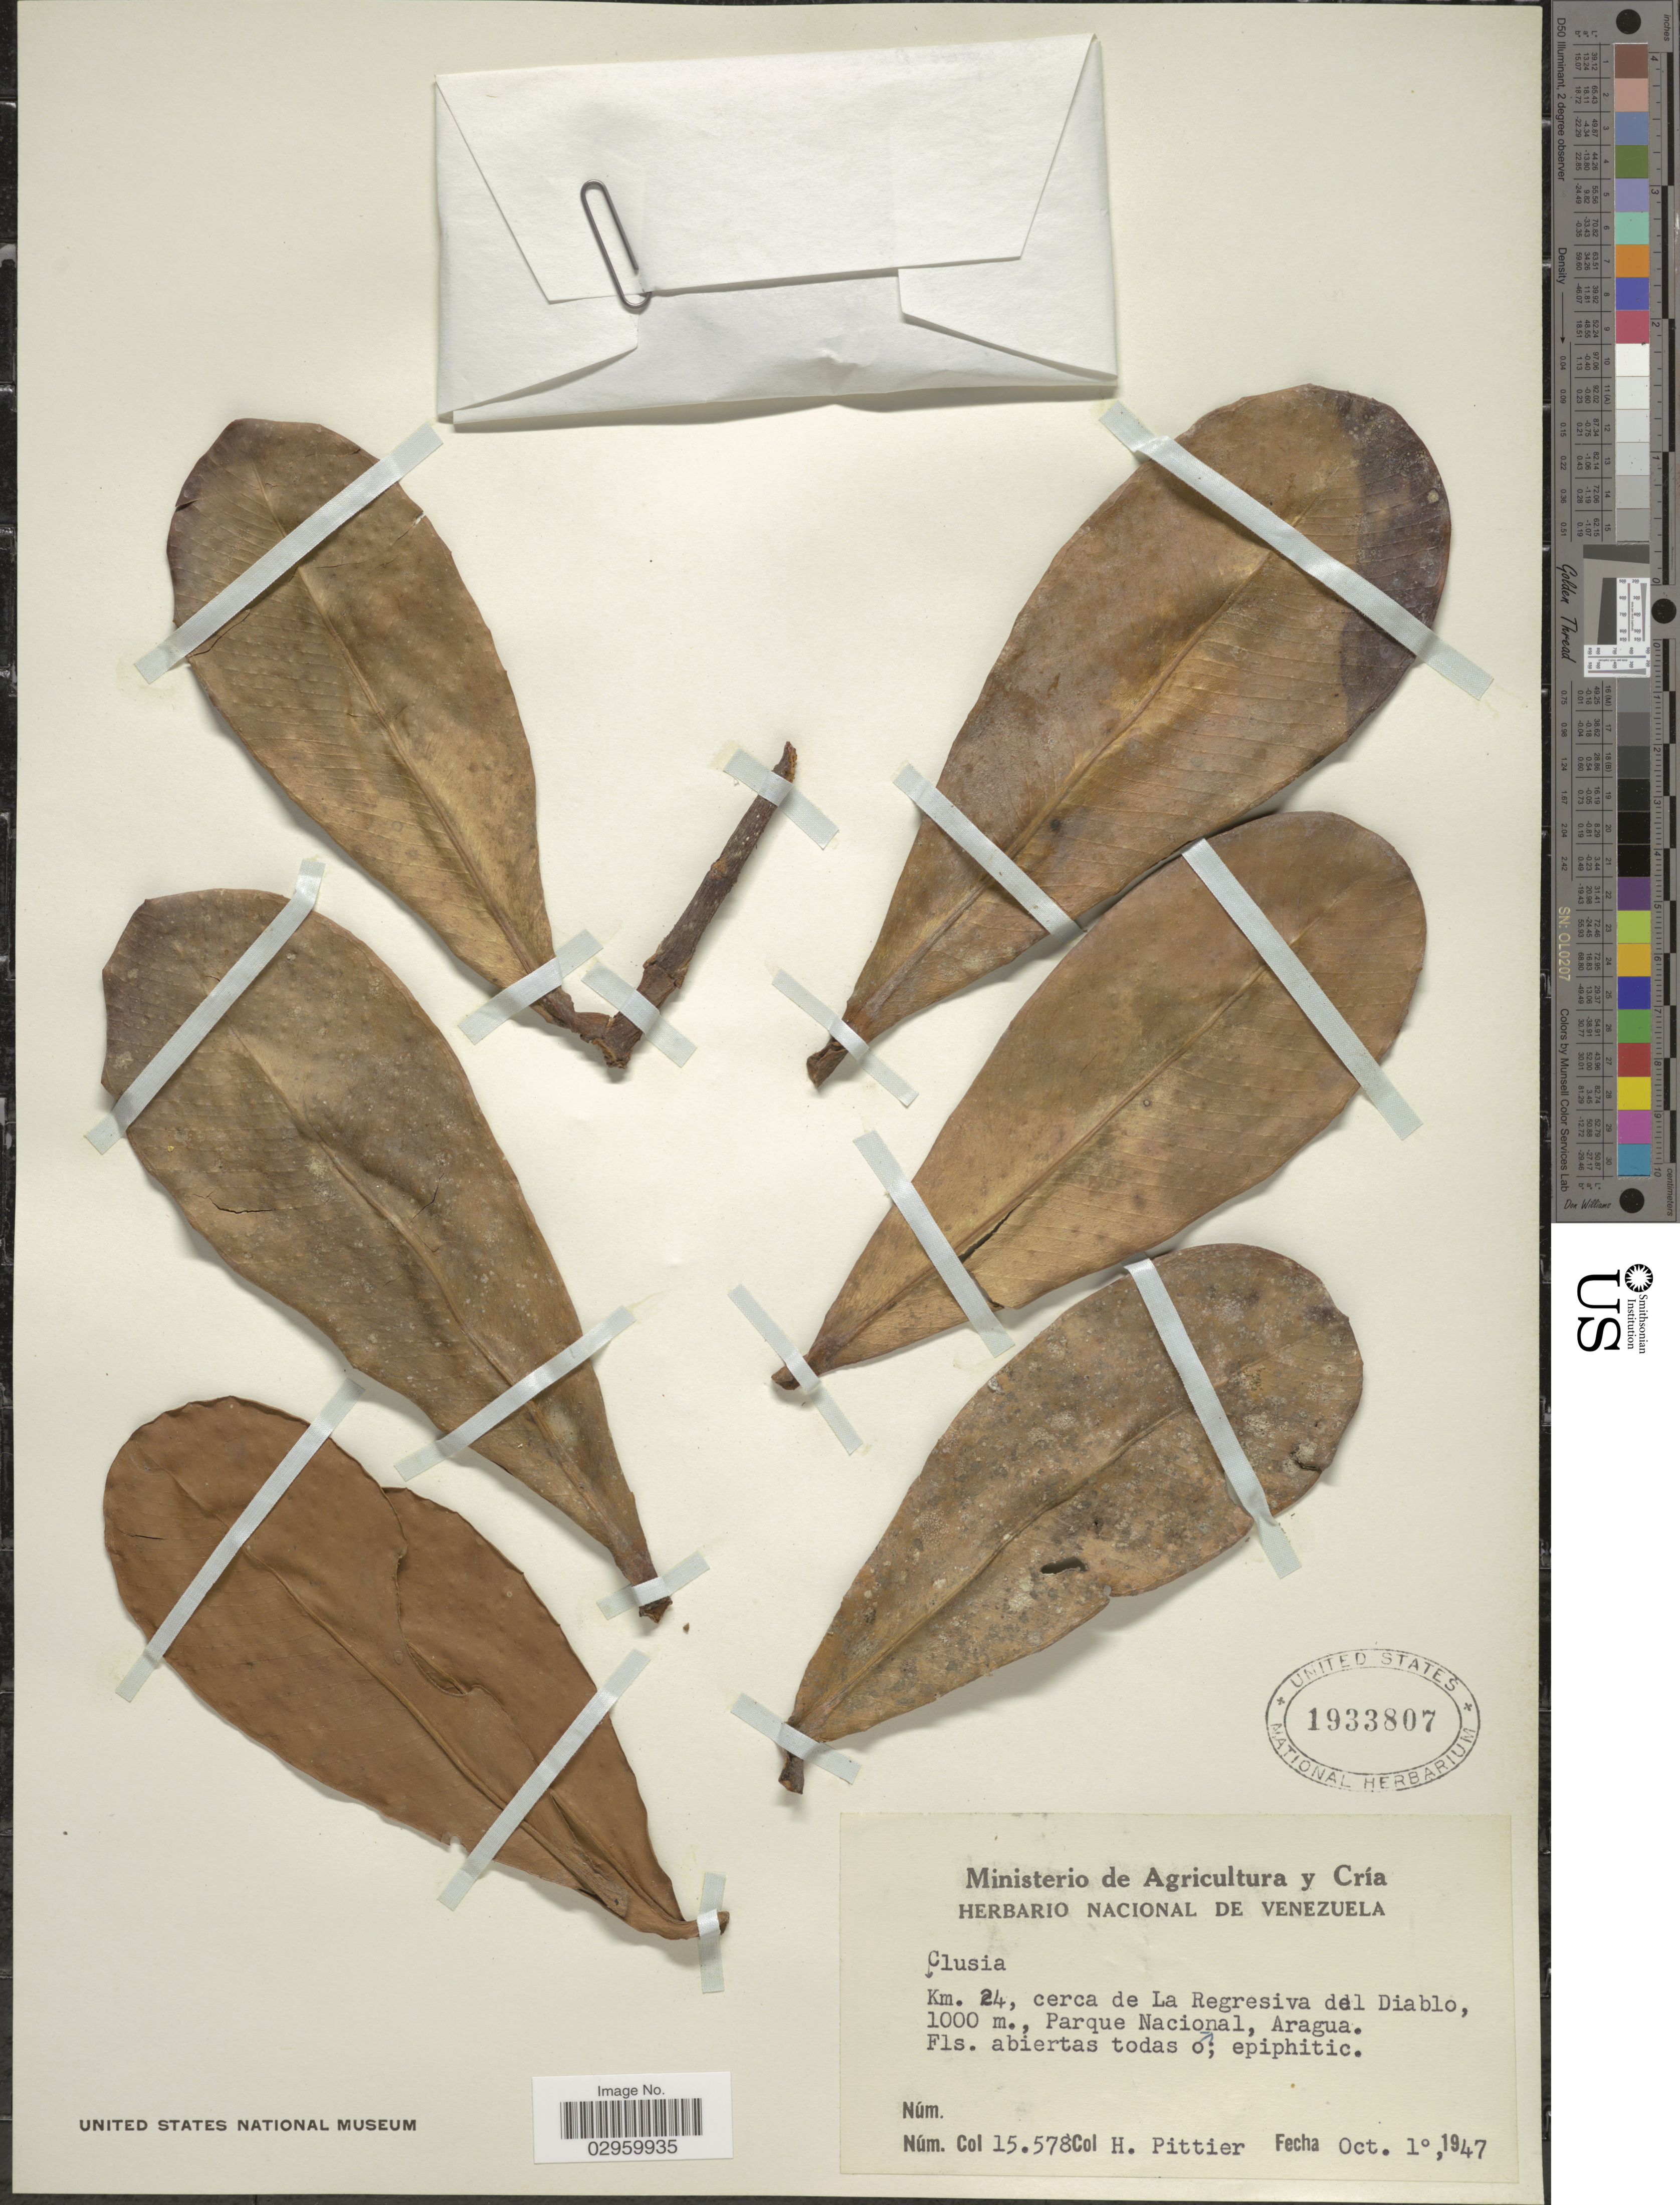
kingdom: Plantae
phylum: Tracheophyta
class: Magnoliopsida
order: Malpighiales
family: Clusiaceae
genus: Clusia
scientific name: Clusia sp.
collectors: H. F. Pittier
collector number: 15578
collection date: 1947-10-01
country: Venezuela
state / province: Aragua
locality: Km. 24, cerca de La Regresiva del Diablo, Parque Nacional, Aragua.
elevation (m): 1000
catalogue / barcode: US 1933807